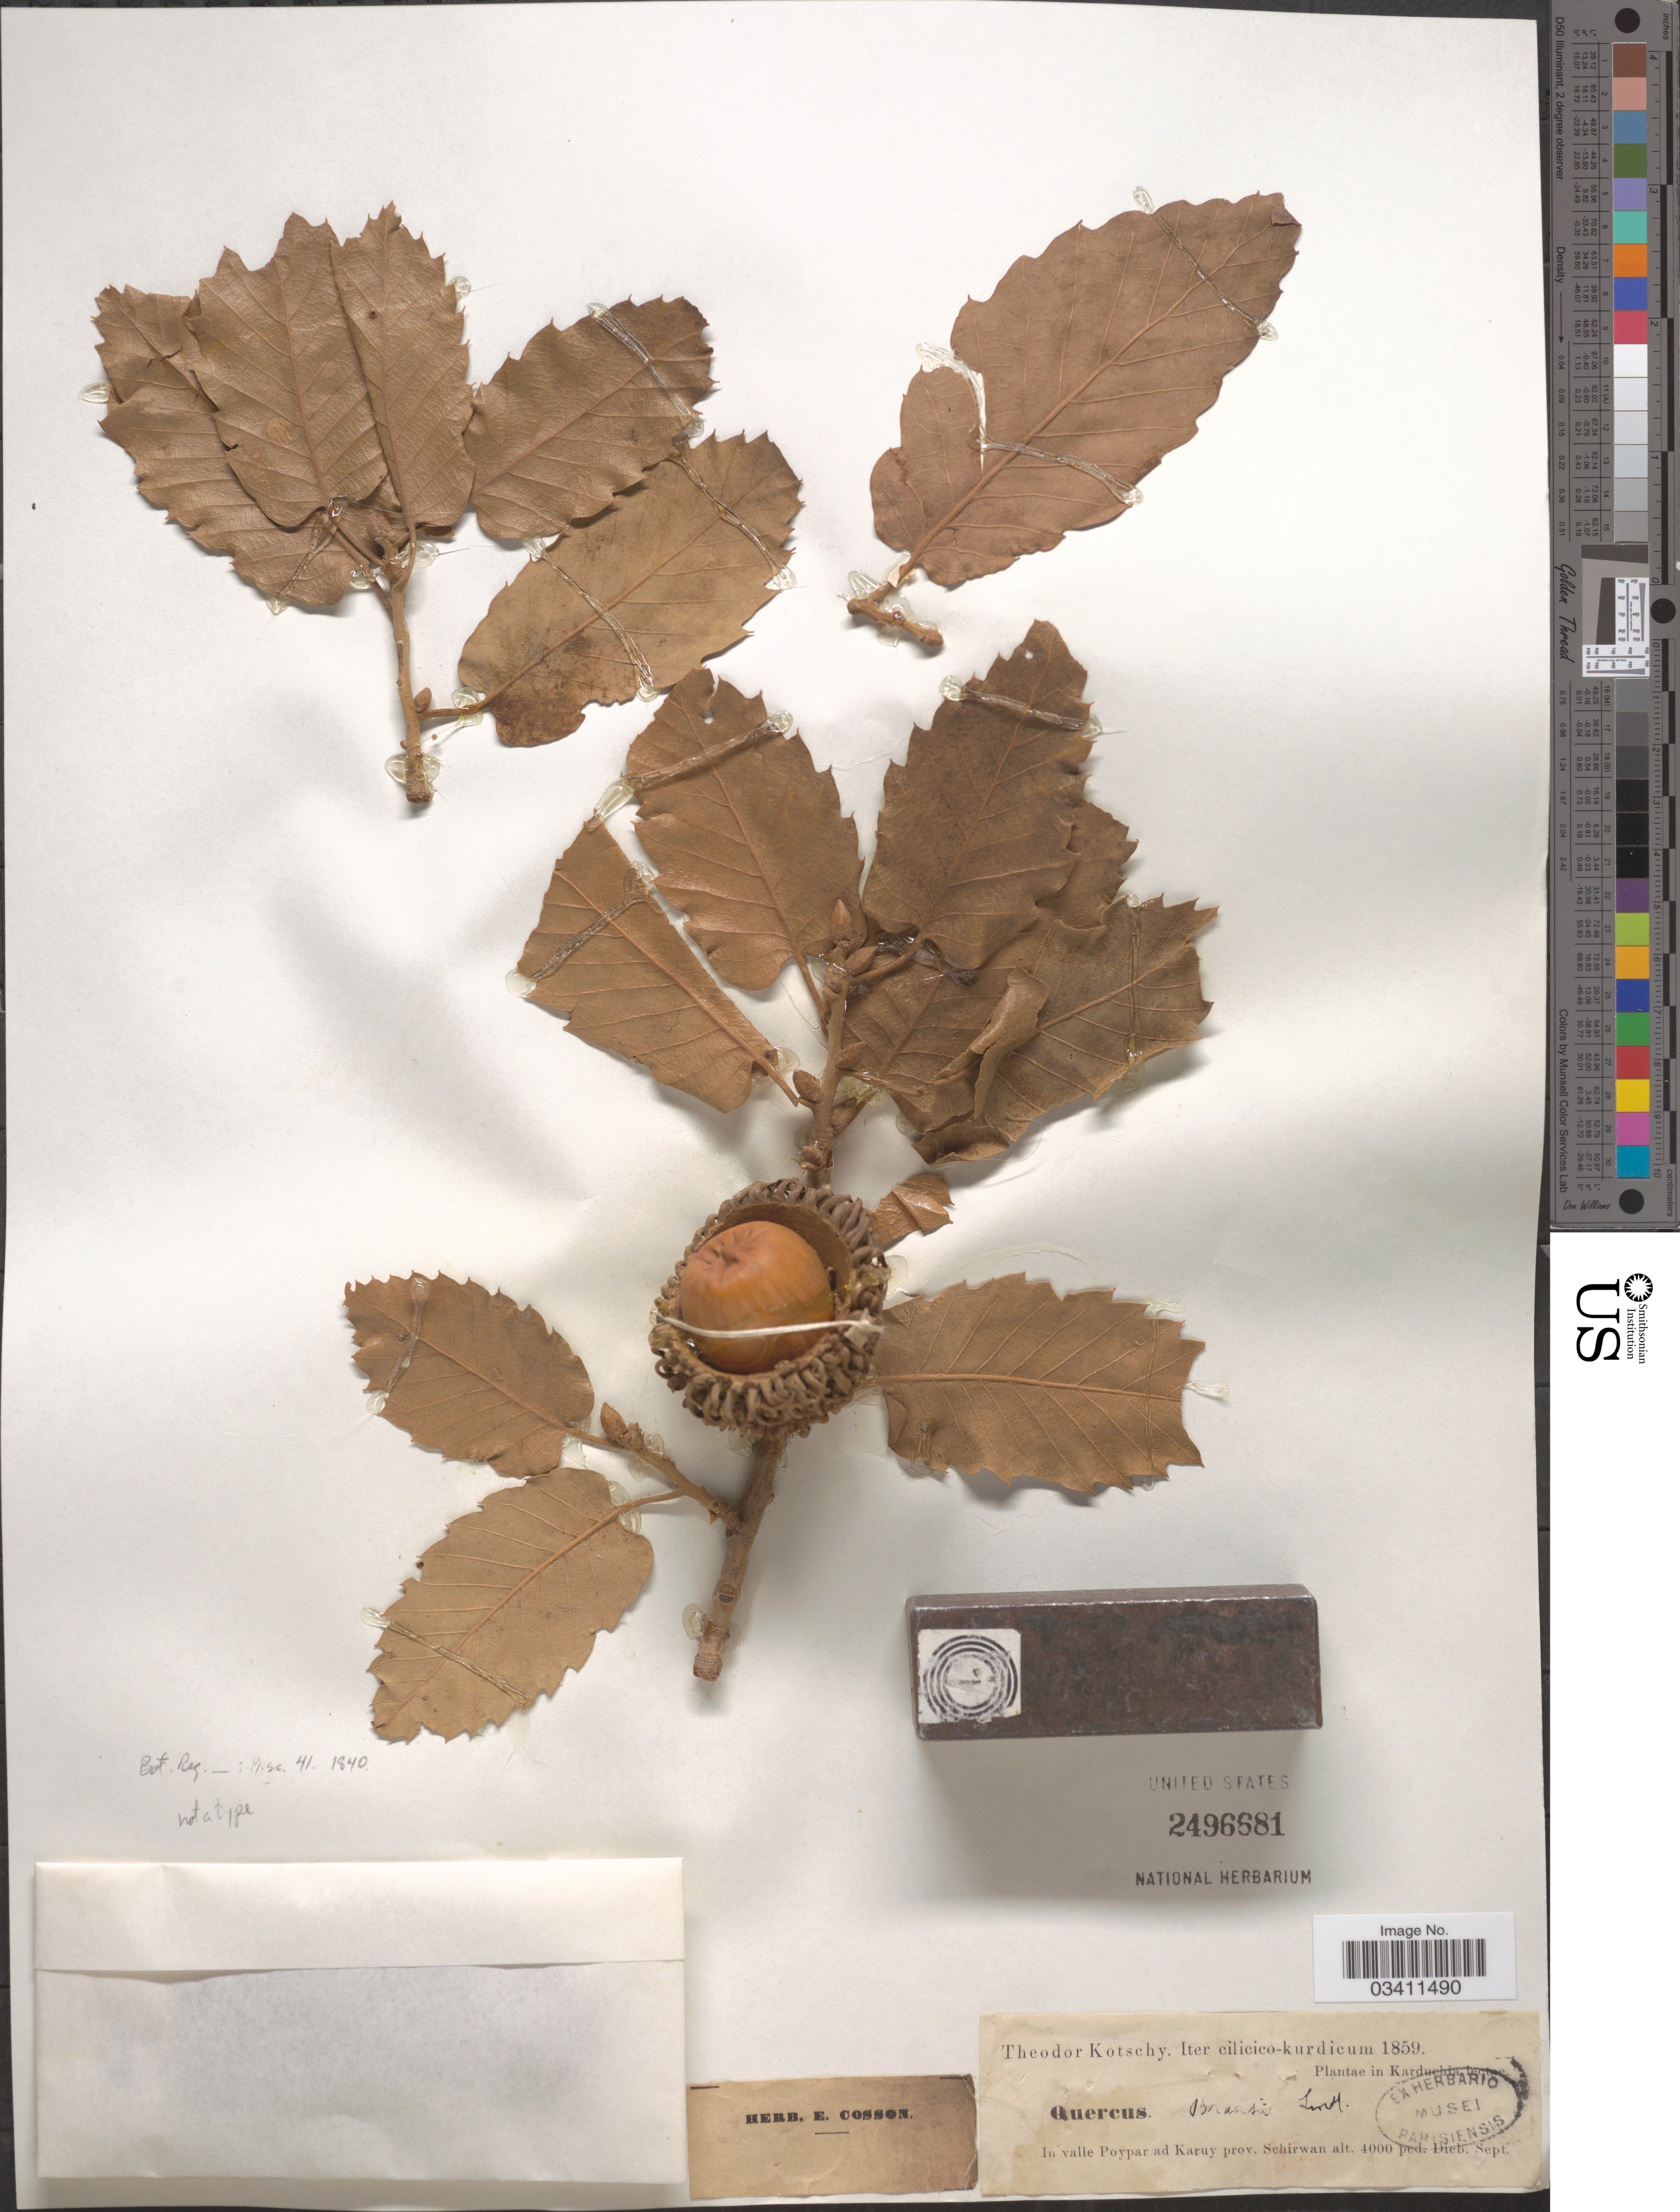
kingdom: Plantae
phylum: Tracheophyta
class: Magnoliopsida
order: Fagales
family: Fagaceae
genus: Quercus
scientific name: Quercus brantii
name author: Lindl.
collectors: K. G. Kotschy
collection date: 1859-09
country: Turkey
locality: Iter cilicico-kurdicum. In Karduchia. In valle Poypar ad Karuy prov. Schirwan.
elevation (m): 1219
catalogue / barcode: US 2496681